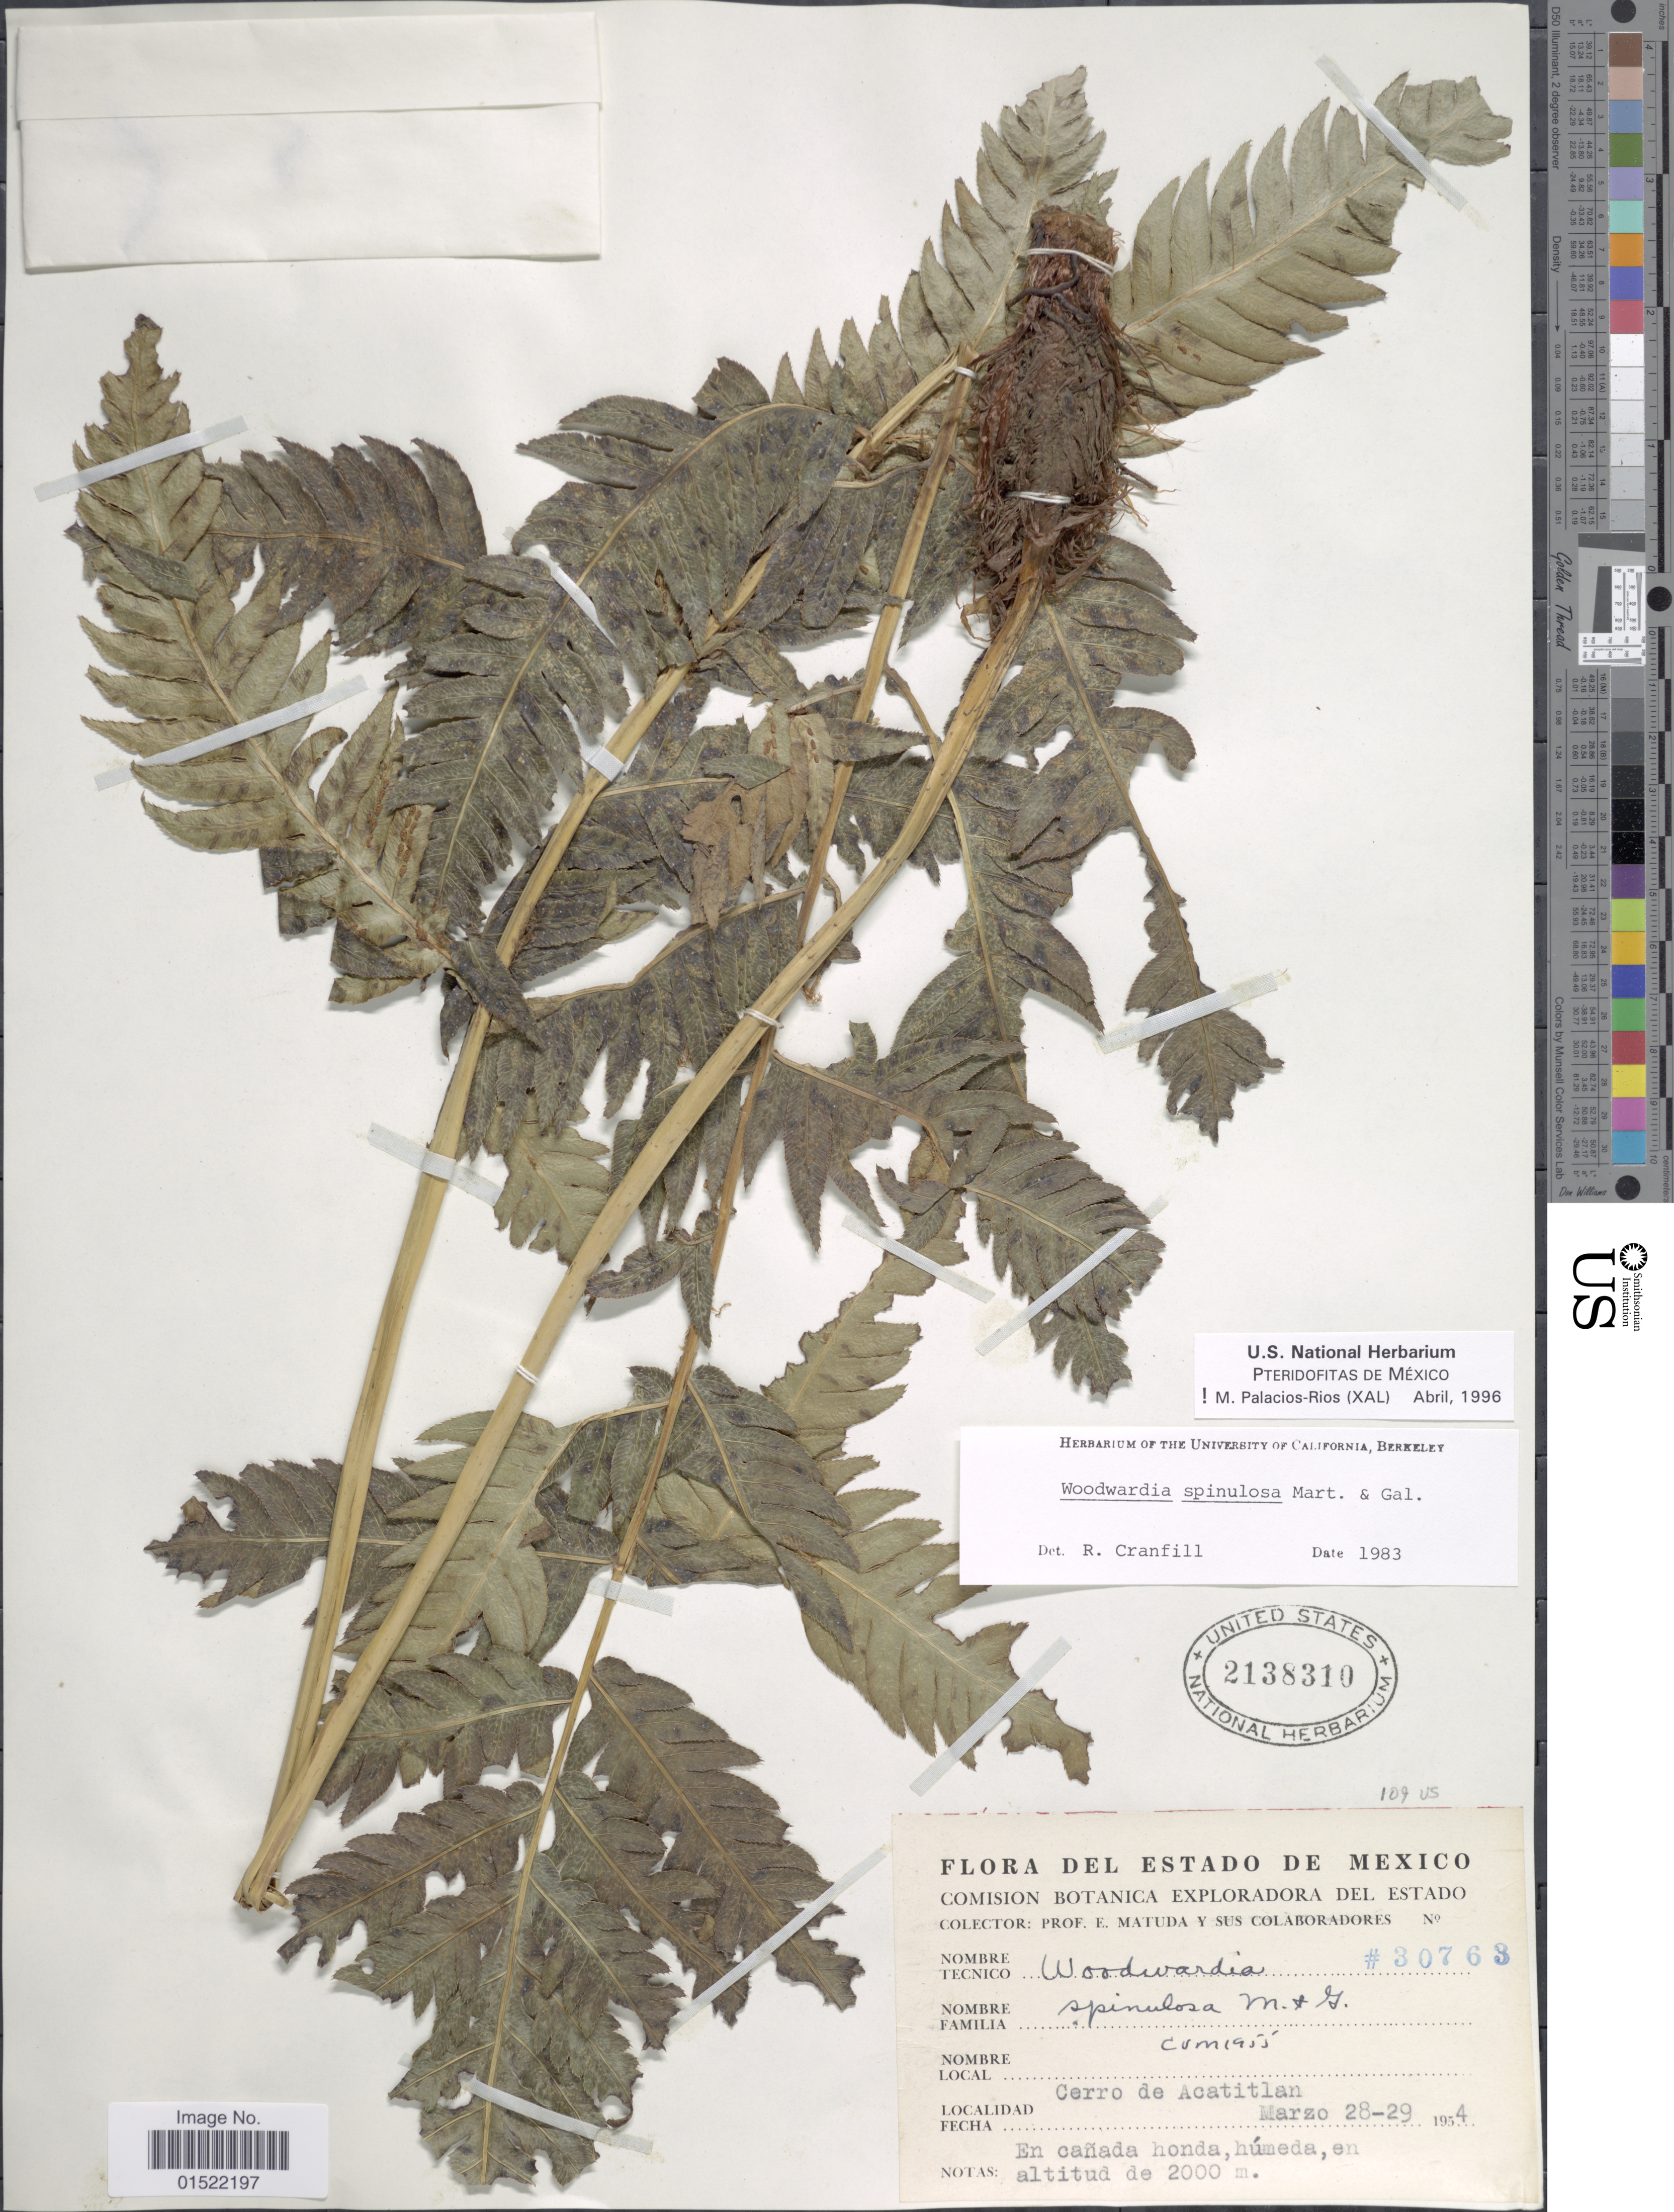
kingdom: Plantae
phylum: Tracheophyta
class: Polypodiopsida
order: Polypodiales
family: Blechnaceae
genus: Woodwardia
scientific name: Woodwardia spinulosa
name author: M. Martens & Galeotti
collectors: E. Matuda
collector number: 30763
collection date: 1954-03-28/1954-03-29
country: Mexico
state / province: México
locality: Eastado de Mexico, Cerro de Acatitlan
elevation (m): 2000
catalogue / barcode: US 2138310